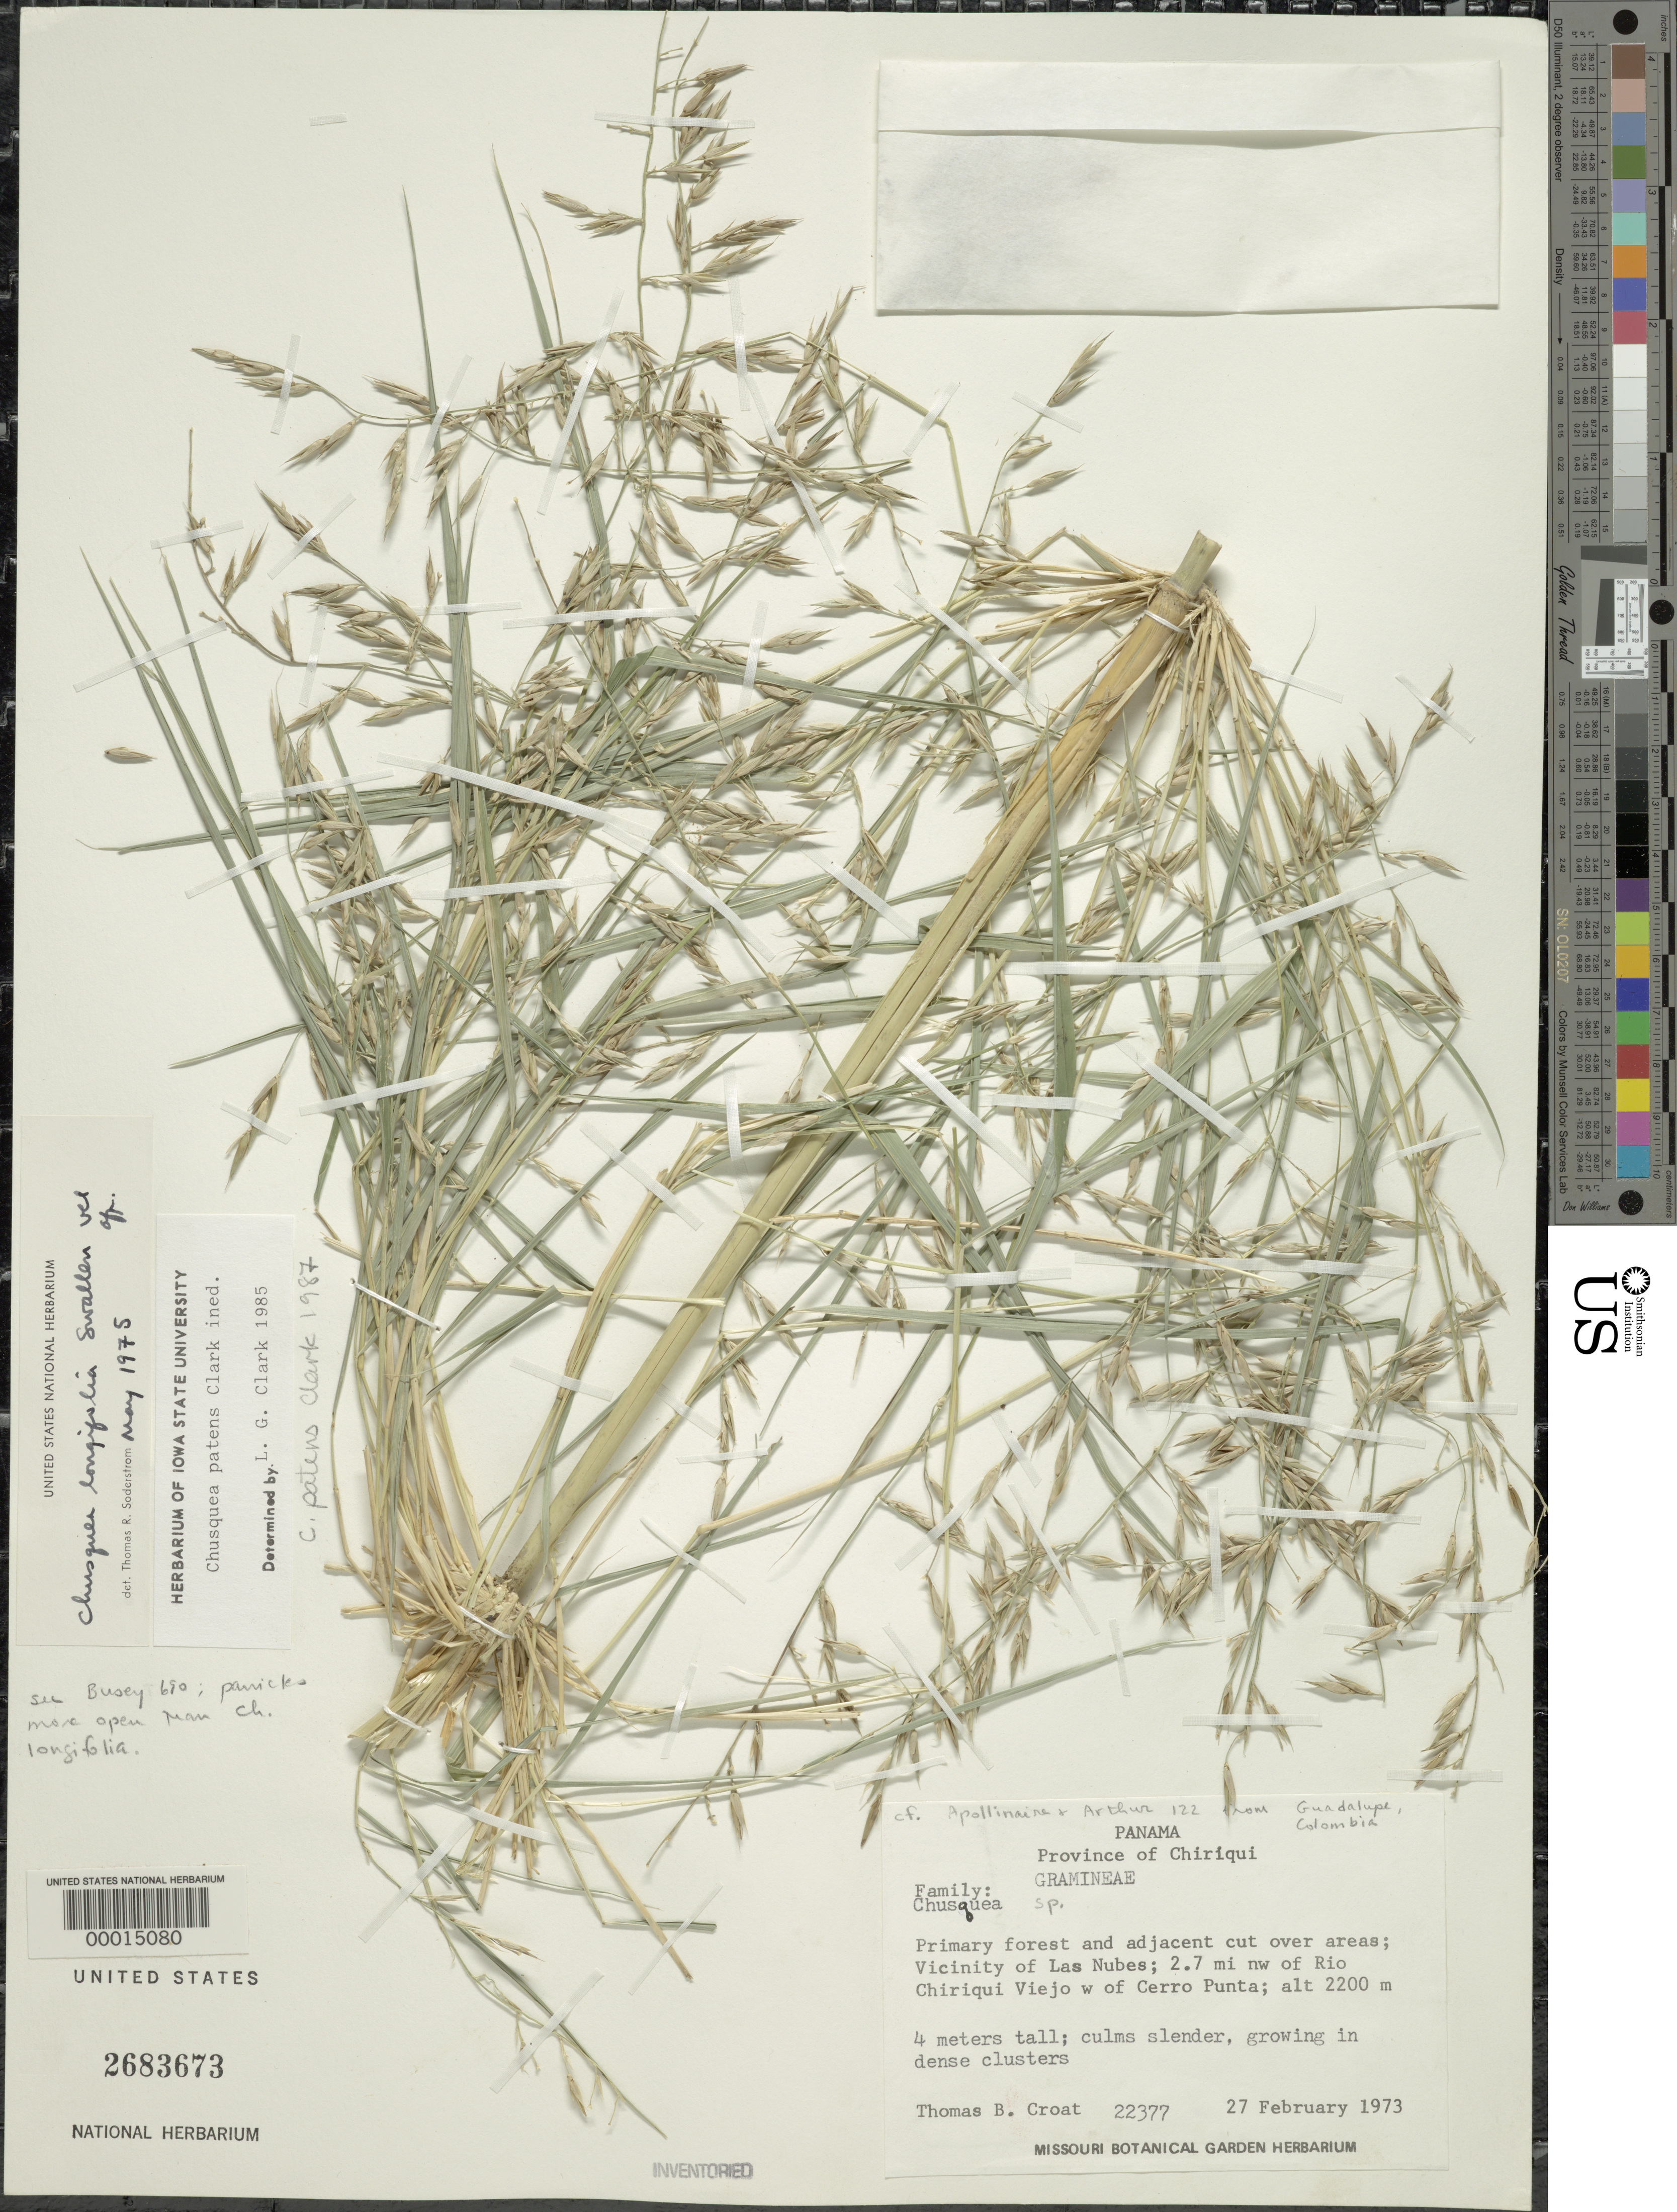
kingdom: Plantae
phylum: Tracheophyta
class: Liliopsida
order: Poales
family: Poaceae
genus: Chusquea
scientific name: Chusquea nutans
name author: L.G. Clark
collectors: T. B. Croat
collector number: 22377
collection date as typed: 27 Feb 1973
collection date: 1973-02-27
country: Panama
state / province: Chiriquí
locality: Las Nubes, Rio Chiriquí Viejo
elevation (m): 2200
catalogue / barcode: US 2683673